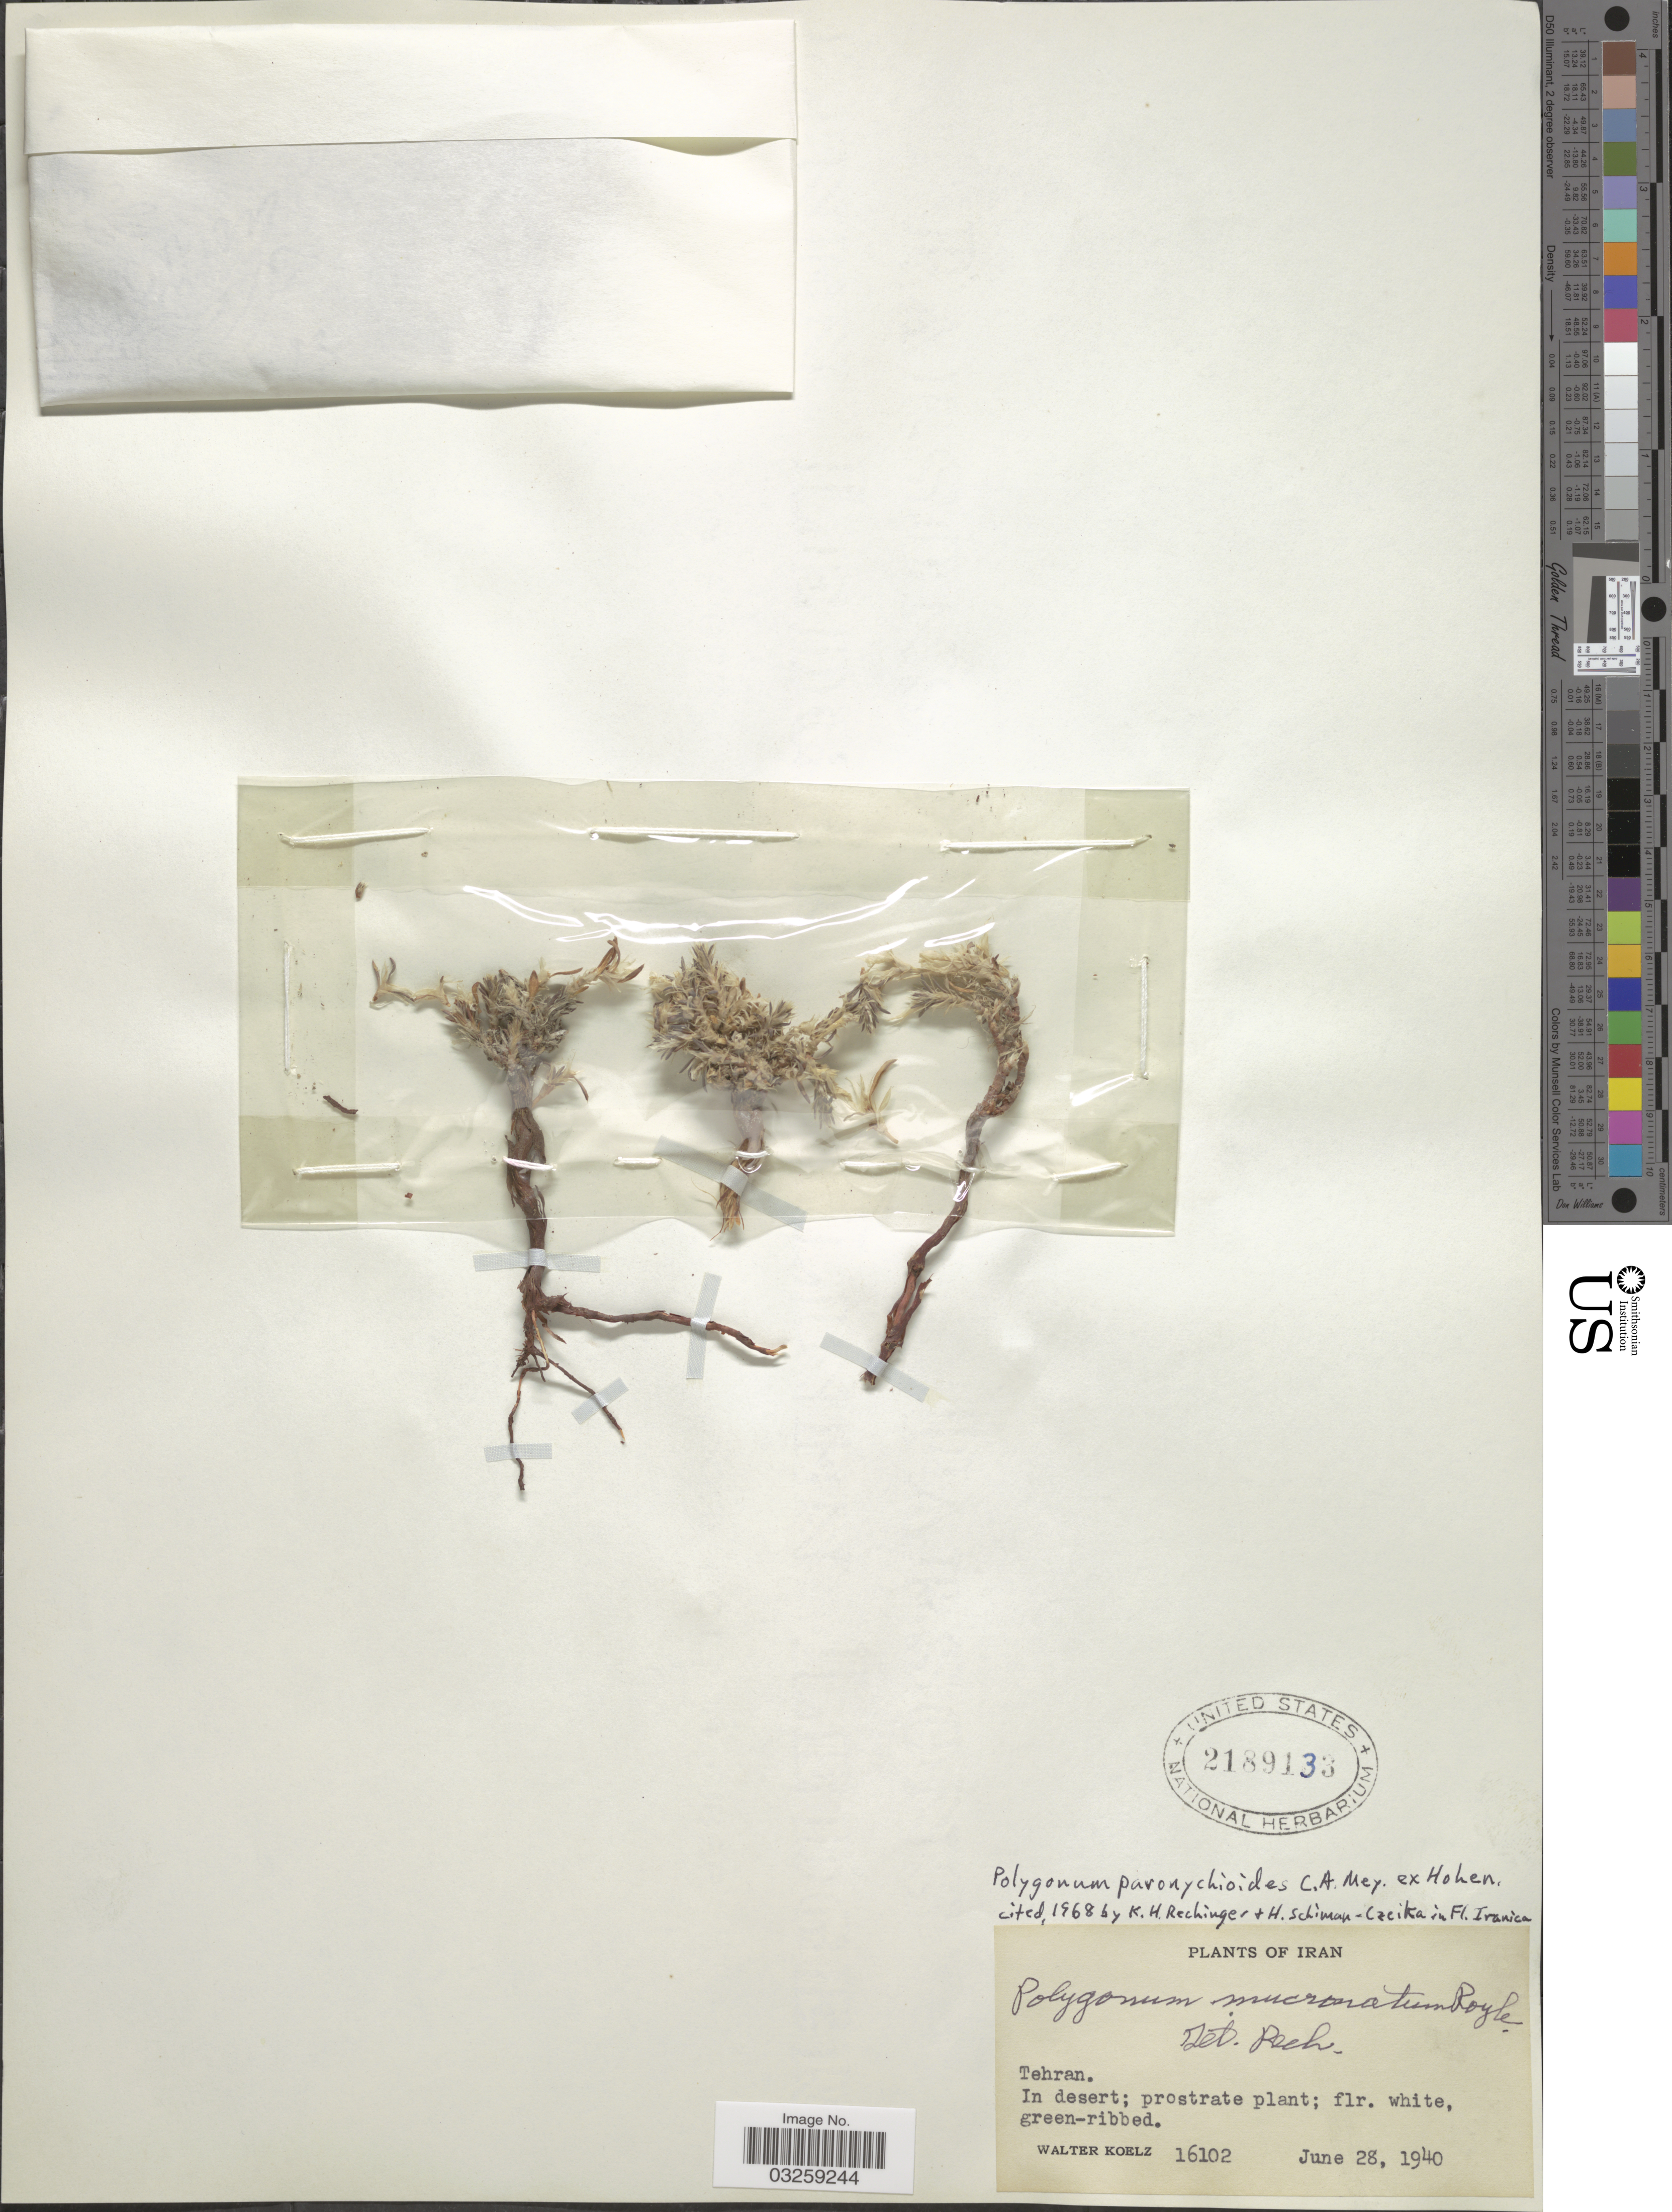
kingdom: Plantae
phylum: Tracheophyta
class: Magnoliopsida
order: Caryophyllales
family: Polygonaceae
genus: Polygonum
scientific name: Polygonum paronychioides Small, nom. illeg.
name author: Small ex Rydb.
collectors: W. N. Koelz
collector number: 16102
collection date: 1940-06-28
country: Iran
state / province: Tehran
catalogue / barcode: US 2189133